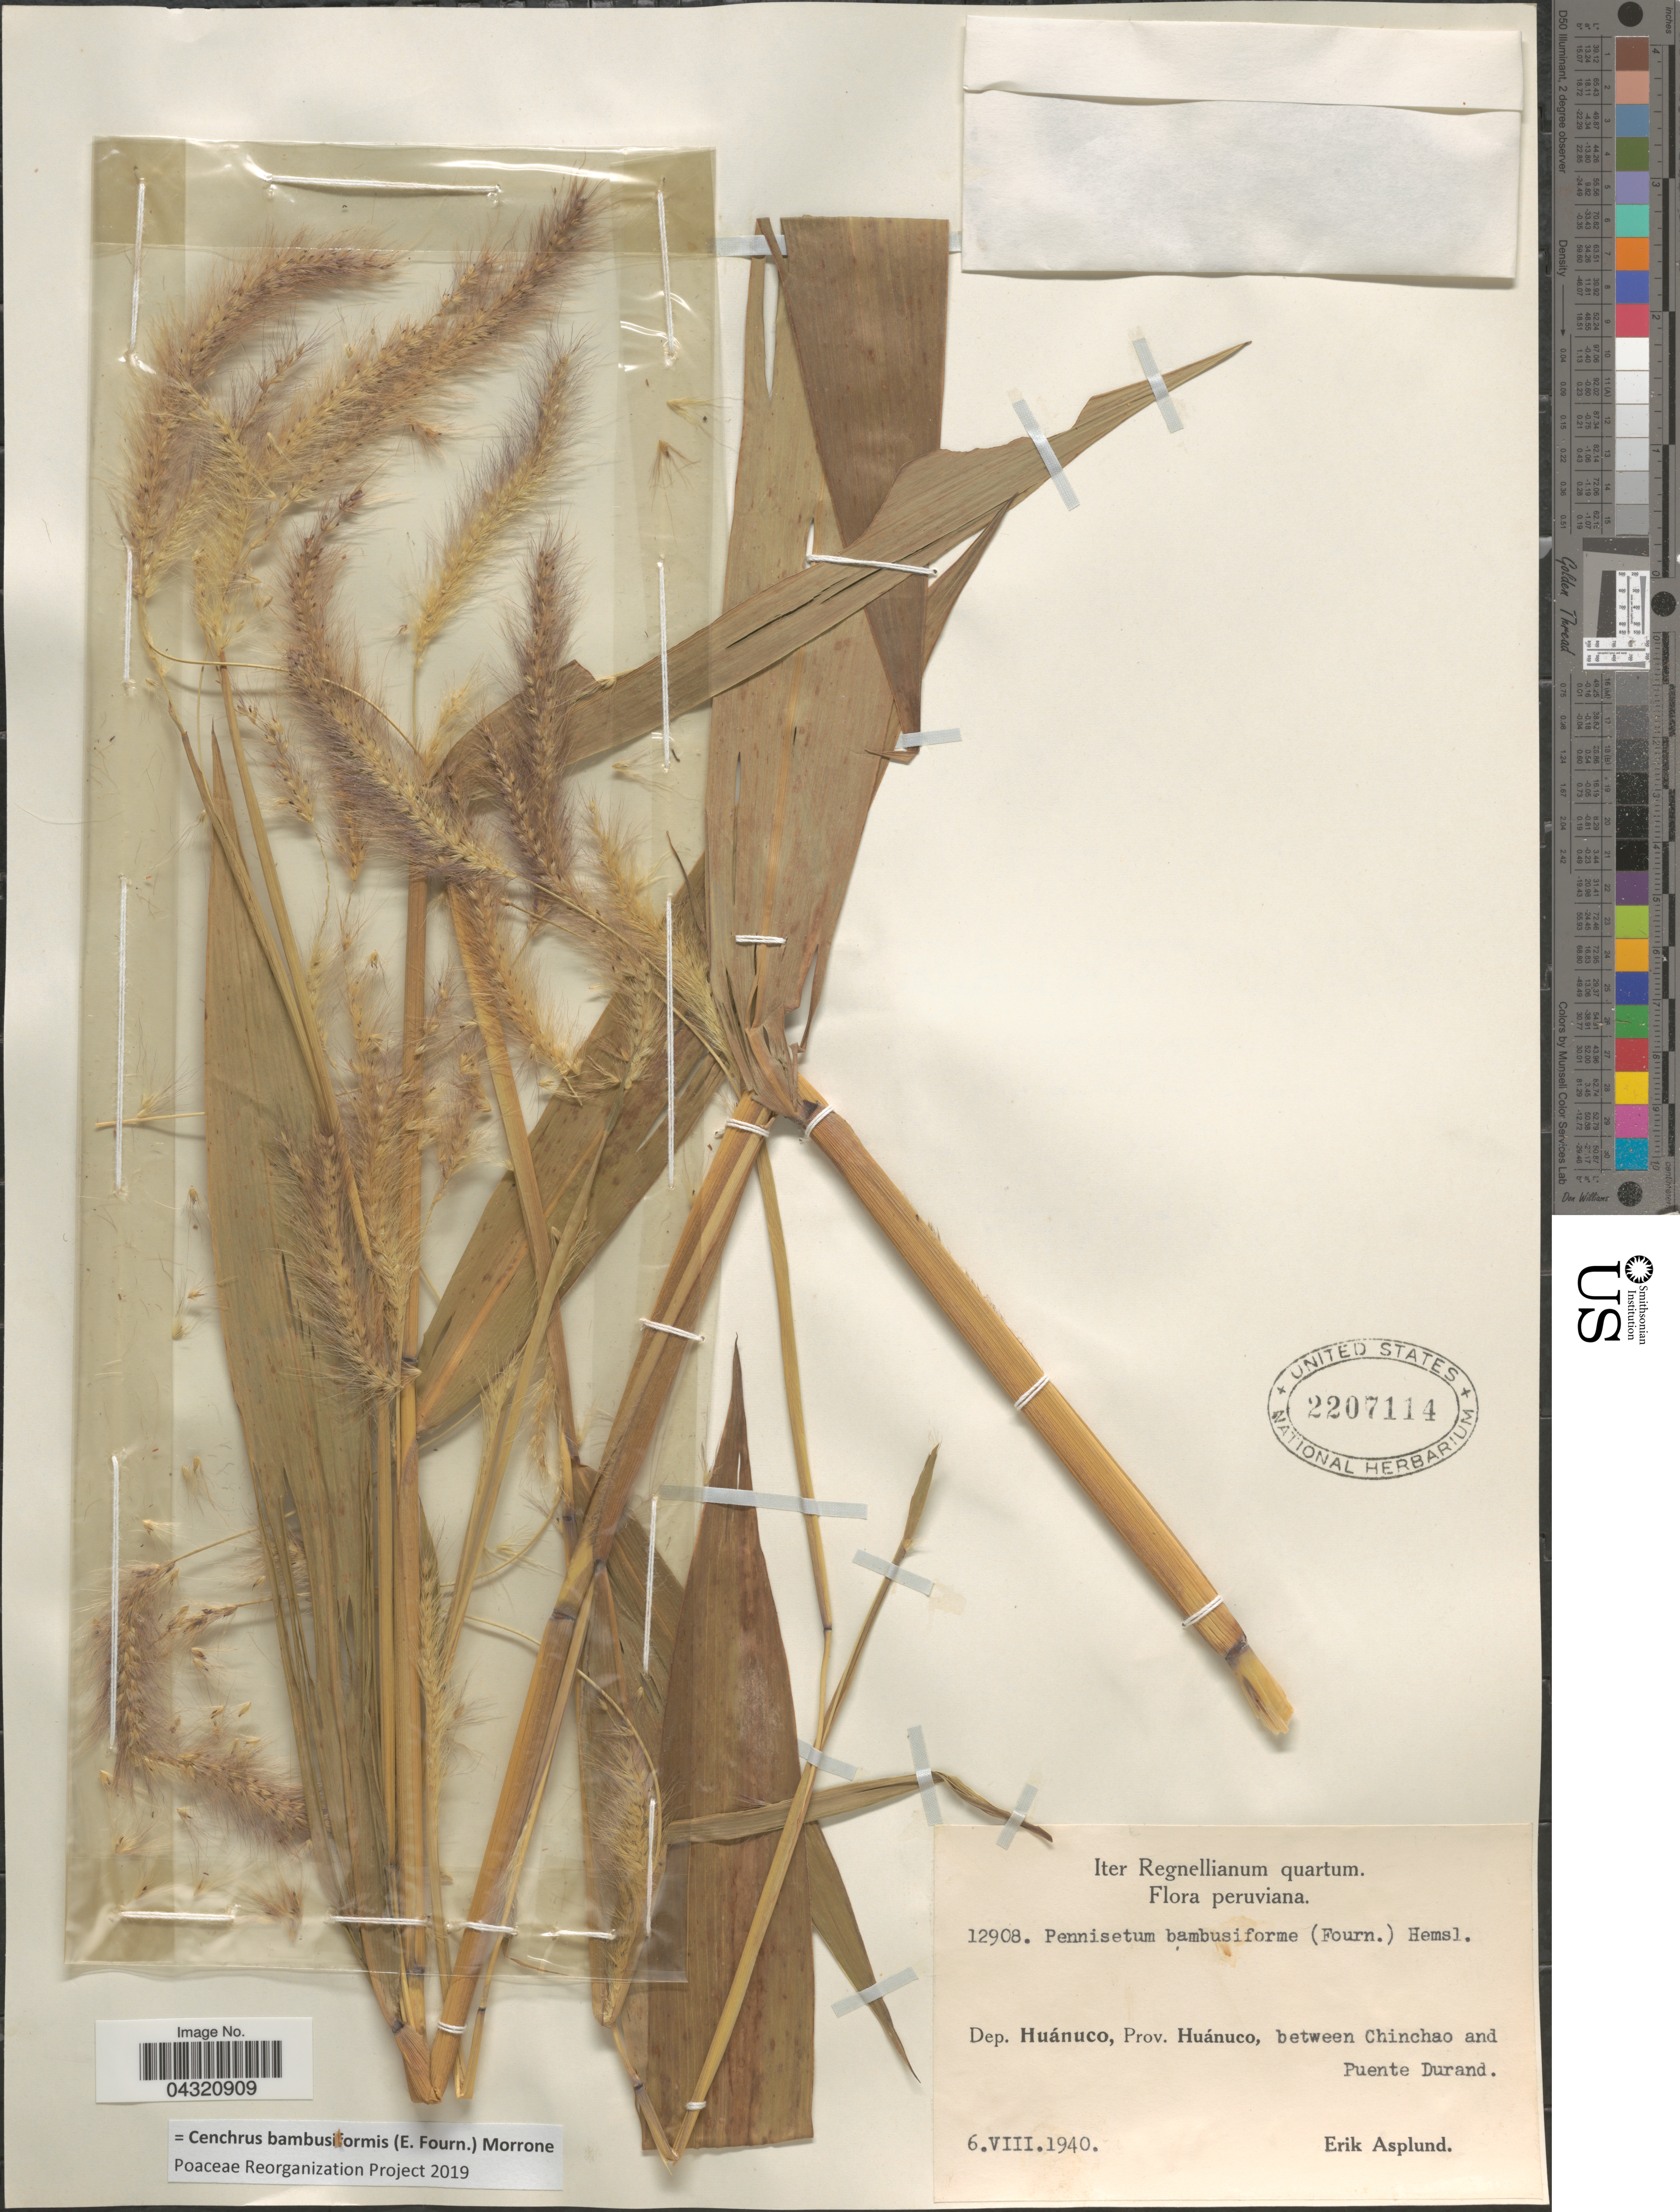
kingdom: Plantae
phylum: Tracheophyta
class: Liliopsida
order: Poales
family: Poaceae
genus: Cenchrus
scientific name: Cenchrus brownii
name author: Roem. & Schult.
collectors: E. Asplund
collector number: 12908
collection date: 1940-08-06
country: Peru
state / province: Huánuco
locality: Iter Regnellianum quartum. Dep. Huánuco, Prov. Huánuco, between Chinchao and Puente Durand.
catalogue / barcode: US 2207114